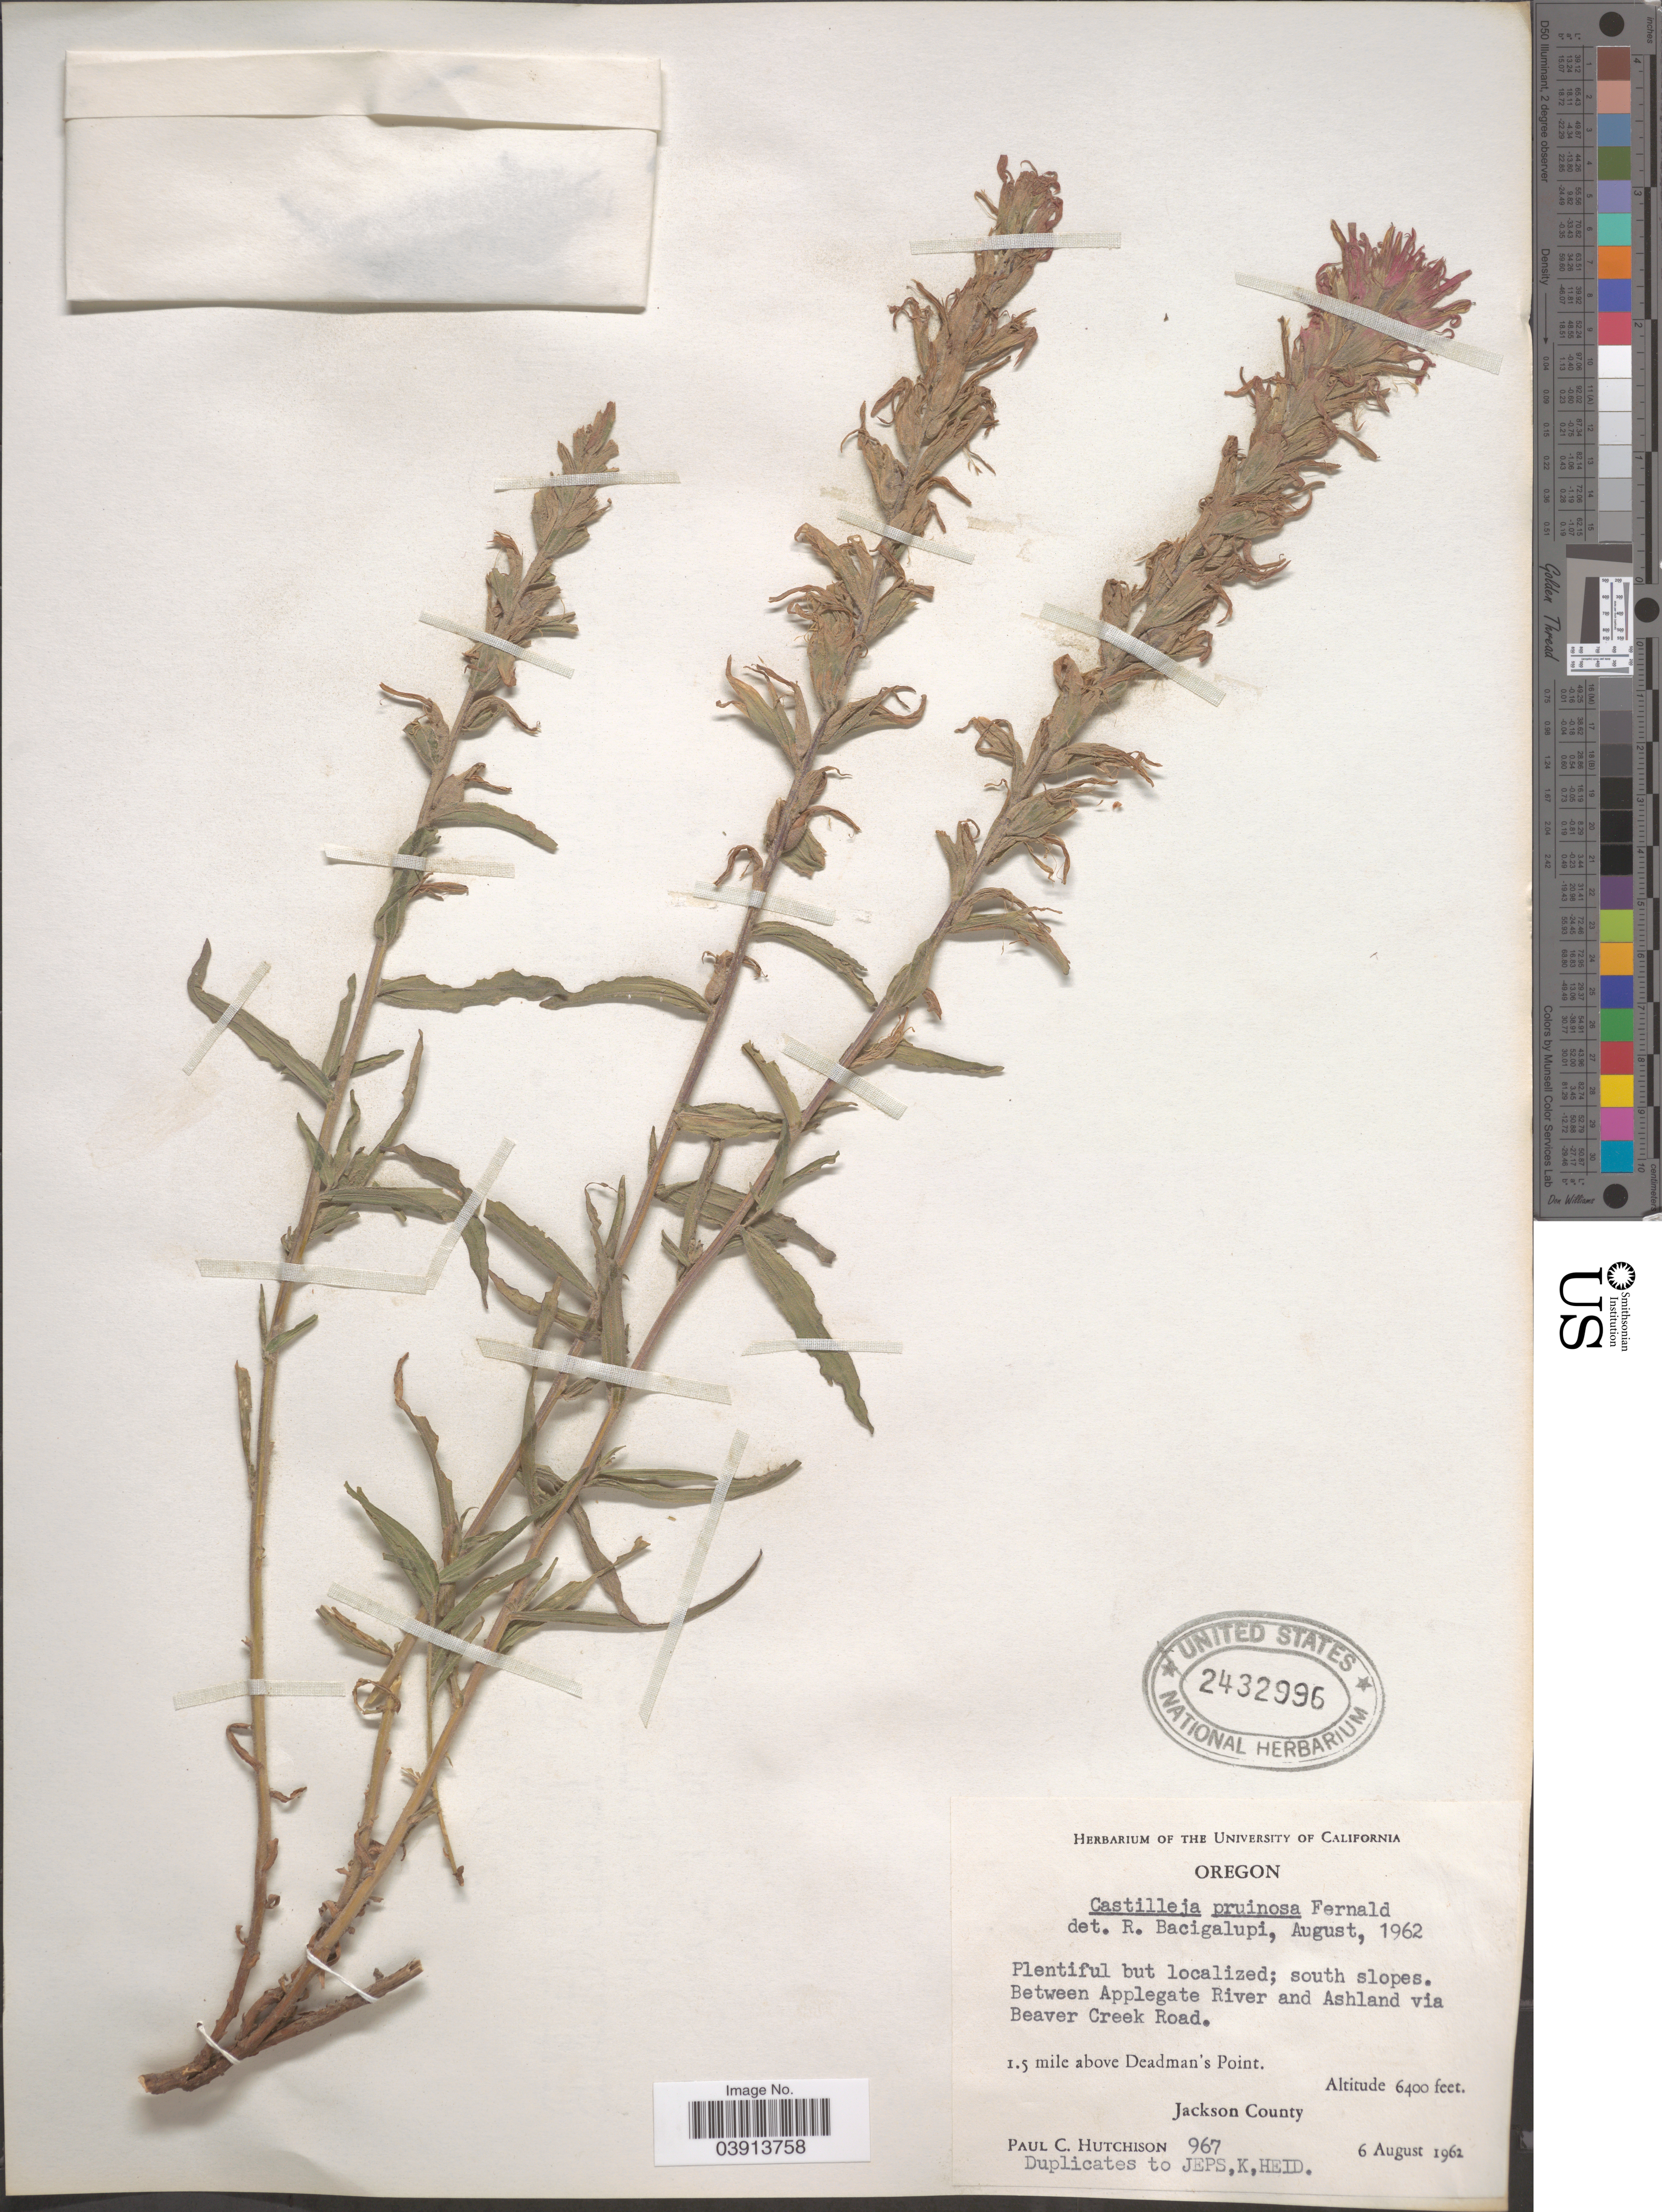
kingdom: Plantae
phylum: Tracheophyta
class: Magnoliopsida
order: Lamiales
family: Orobanchaceae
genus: Castilleja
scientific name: Castilleja pruinosa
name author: Fernald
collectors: P. C. Hutchison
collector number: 967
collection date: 1962-08-06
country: United States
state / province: Oregon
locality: South slopes. Between Applegate River and Ashland via Beaver Creek Road. 1.5 mile above Deadman's Point. Jackson County.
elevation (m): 1951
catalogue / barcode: US 2432996